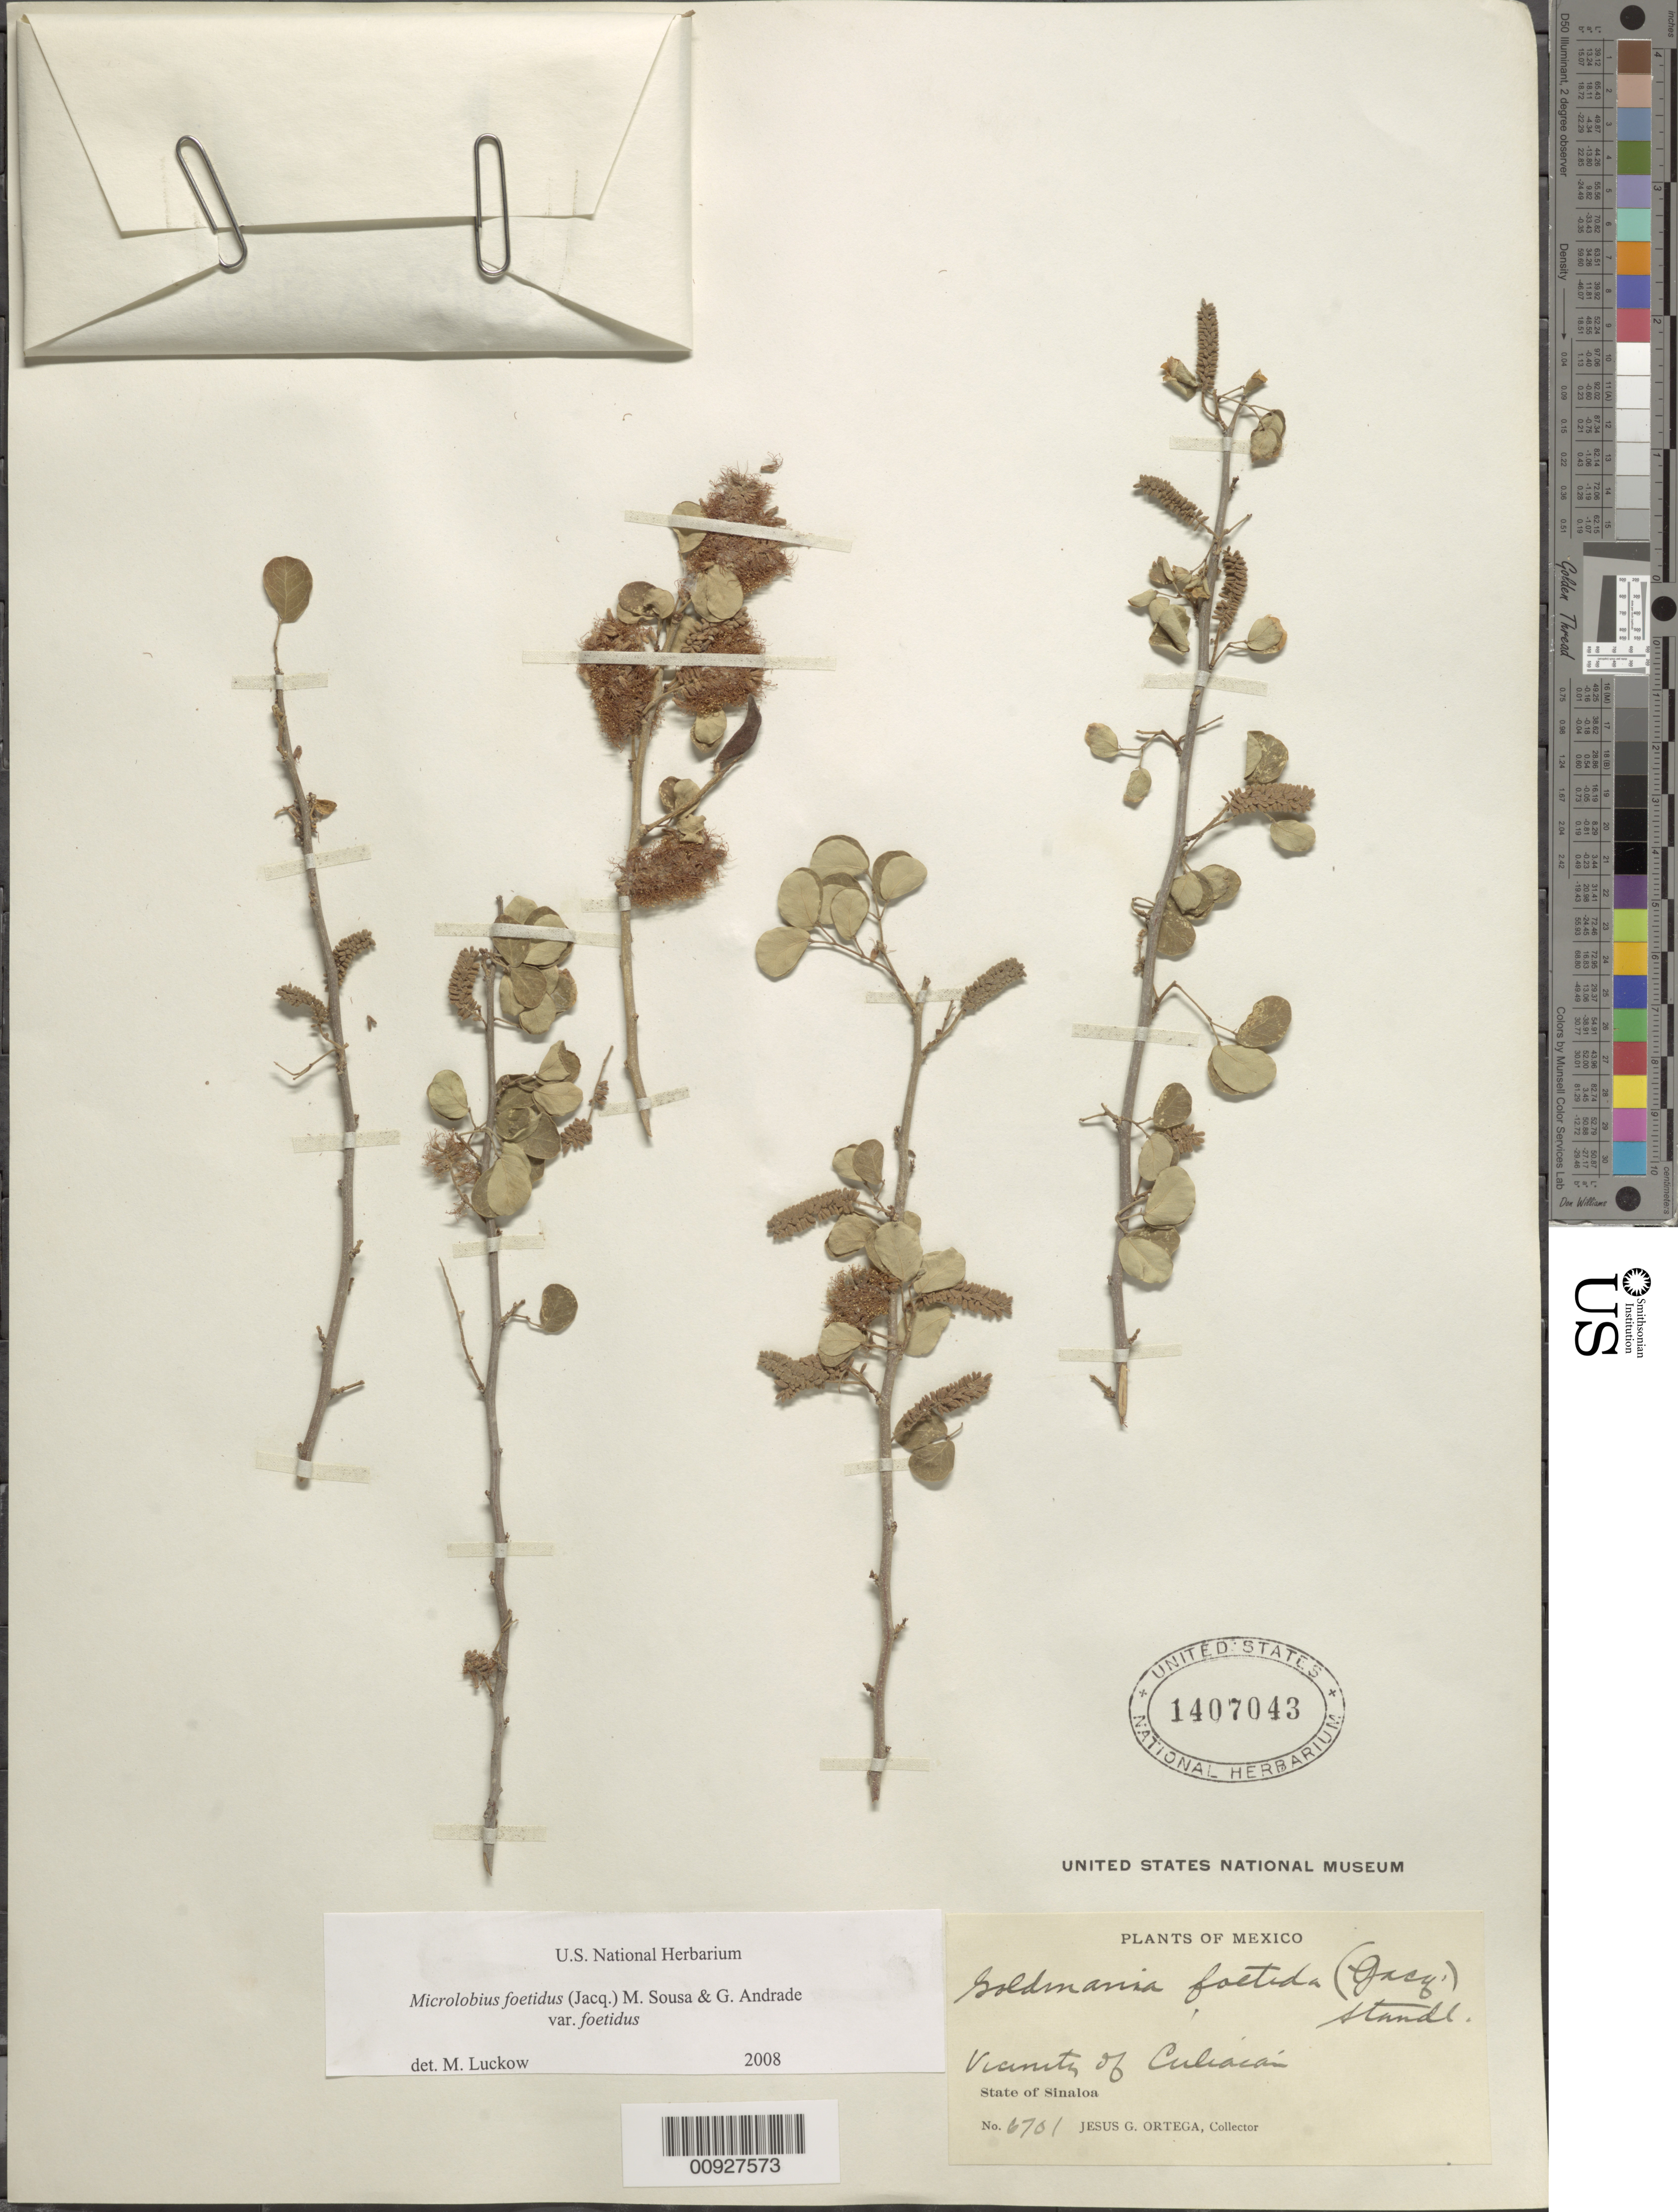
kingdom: Plantae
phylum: Tracheophyta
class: Magnoliopsida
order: Fabales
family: Fabaceae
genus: Microlobius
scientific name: Microlobius foetidus subsp. foetidus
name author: (Jacq.) M. Sousa & G. Andrade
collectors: J. Ortega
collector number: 6701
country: Mexico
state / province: Sinaloa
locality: Vicinity of Culiacán, State of Sinaloa.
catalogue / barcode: US 1407043